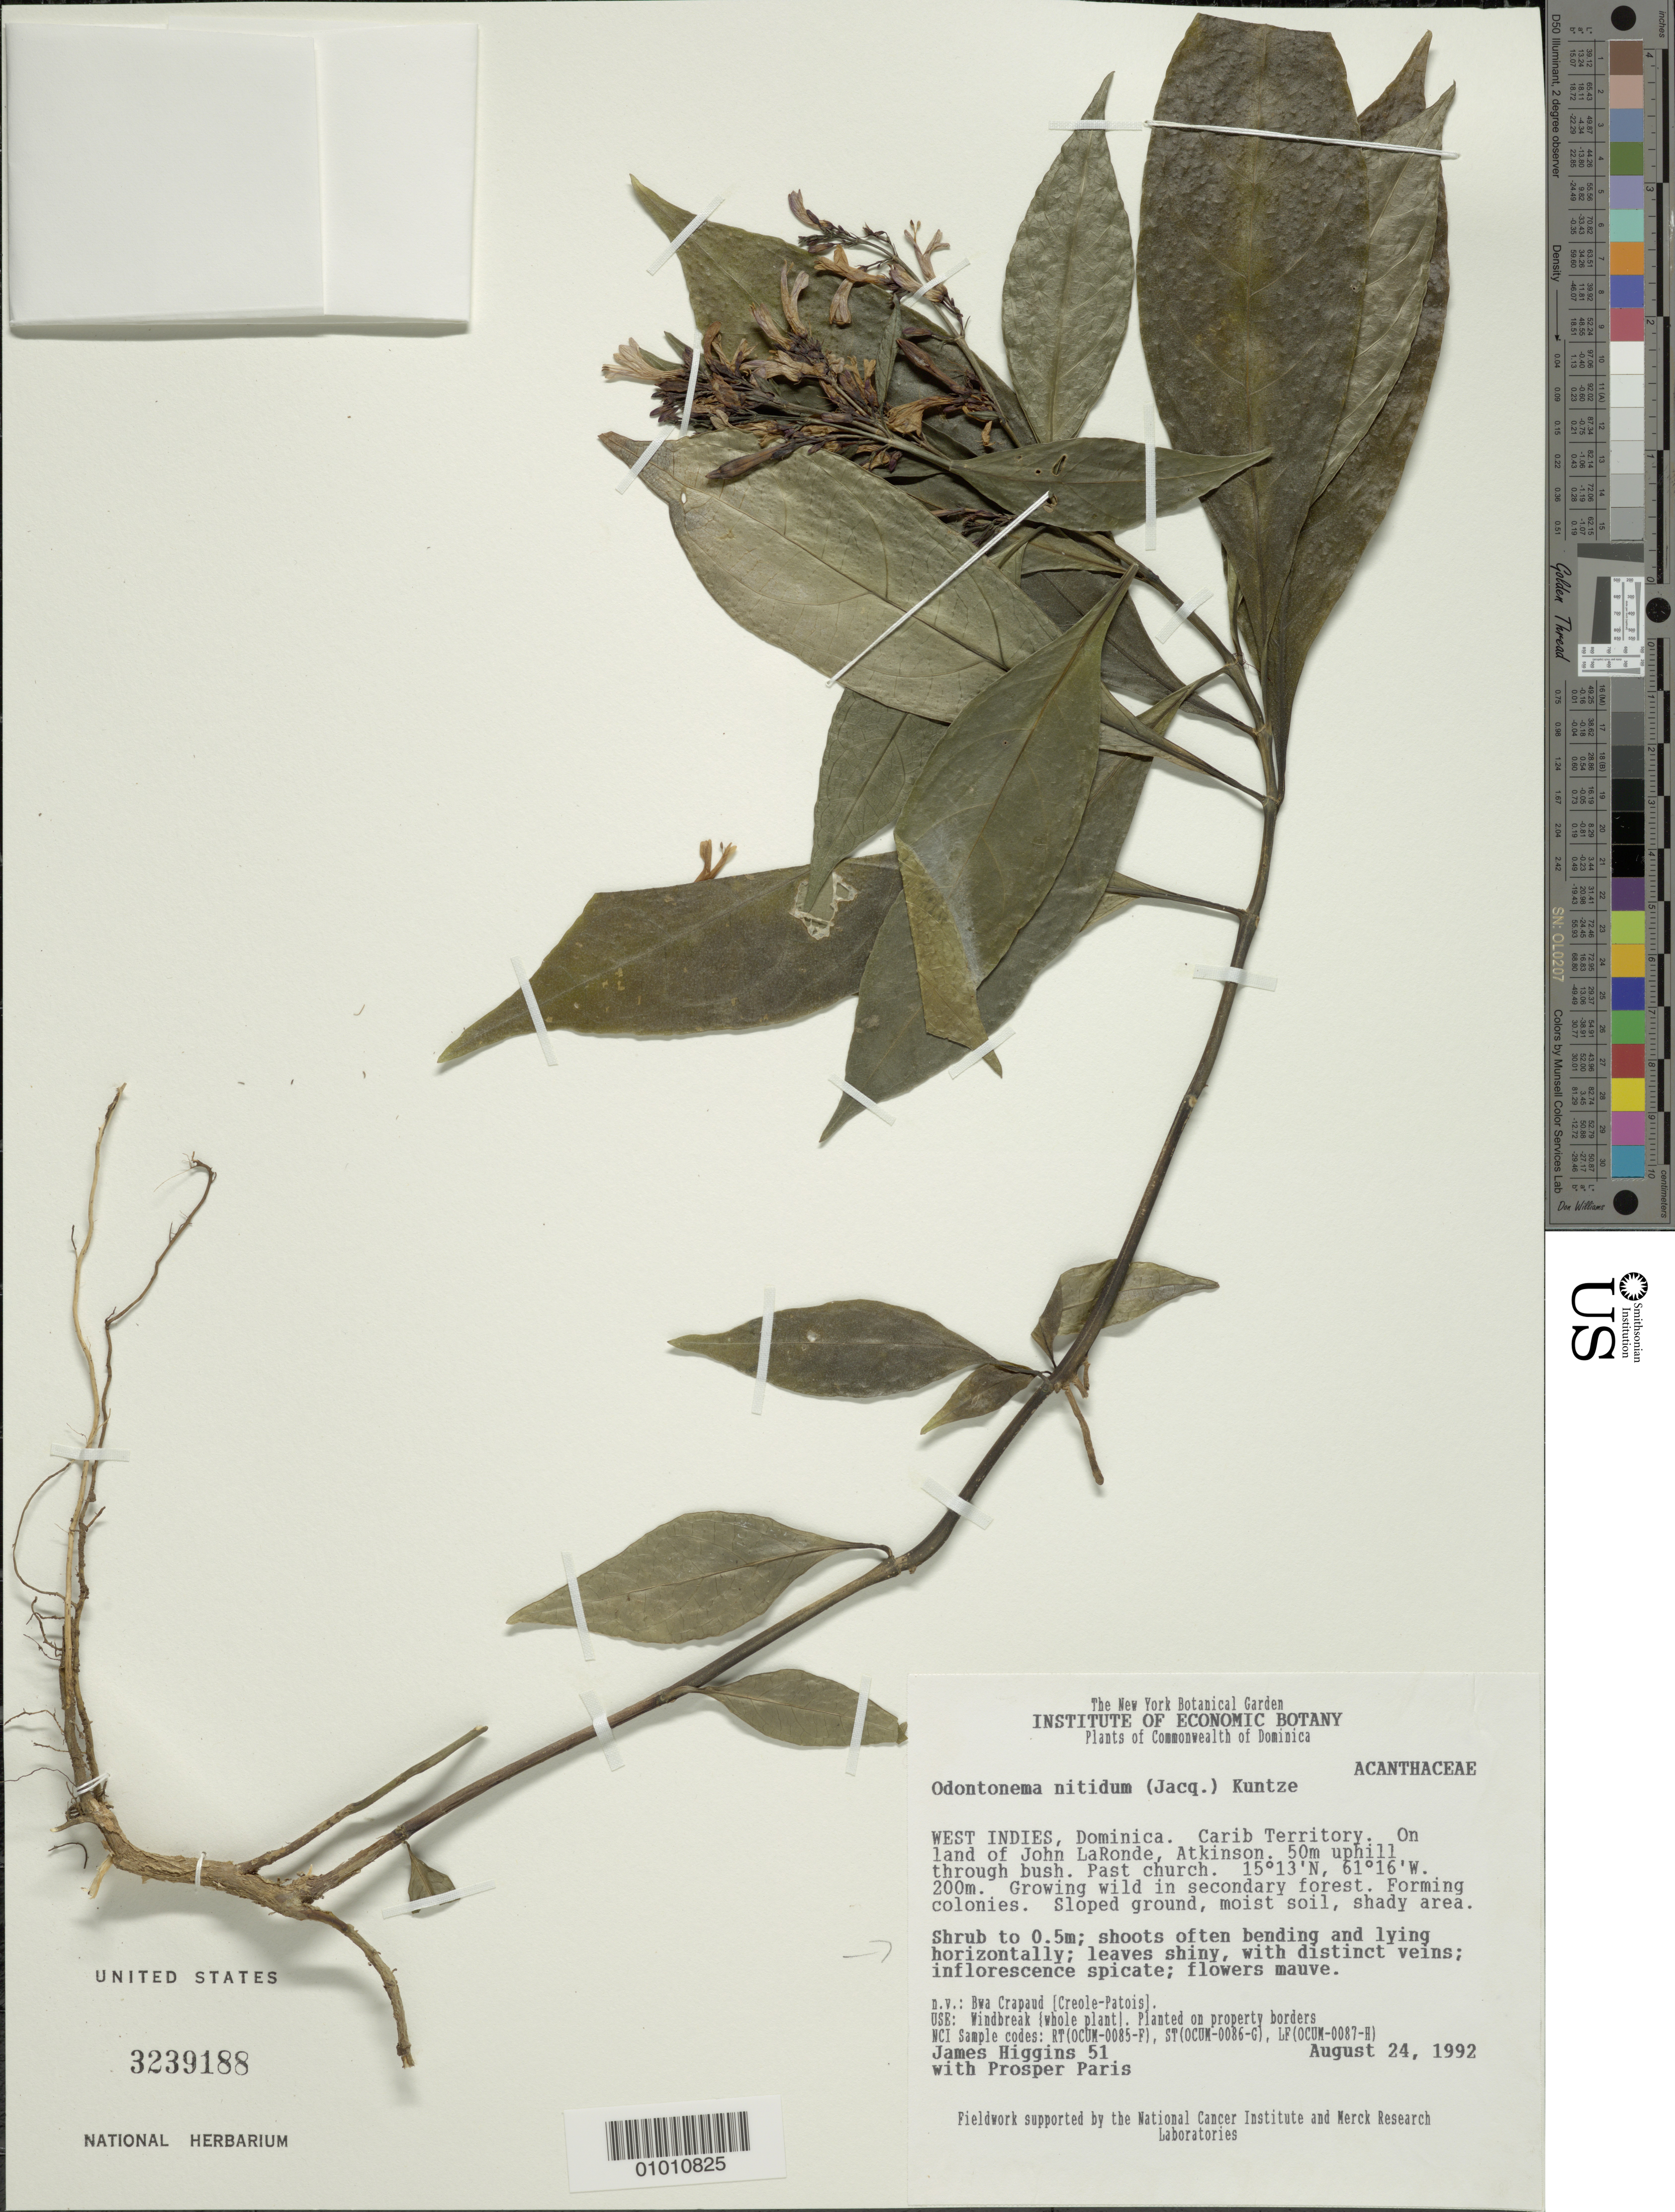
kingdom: Plantae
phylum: Tracheophyta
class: Magnoliopsida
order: Lamiales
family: Acanthaceae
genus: Odontonema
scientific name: Odontonema nitidum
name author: (Jacq.) Kuntze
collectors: J. Higgins & P. Paris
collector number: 51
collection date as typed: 24 Aug 1992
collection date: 1992-08-24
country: Dominica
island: Dominica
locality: Carib Territory, on land of John LaRonde, Atkinson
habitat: Growing wild in secondary forest; forming colonies; sloped ground, moist soil, shady area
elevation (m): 200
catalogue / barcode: US 3239188